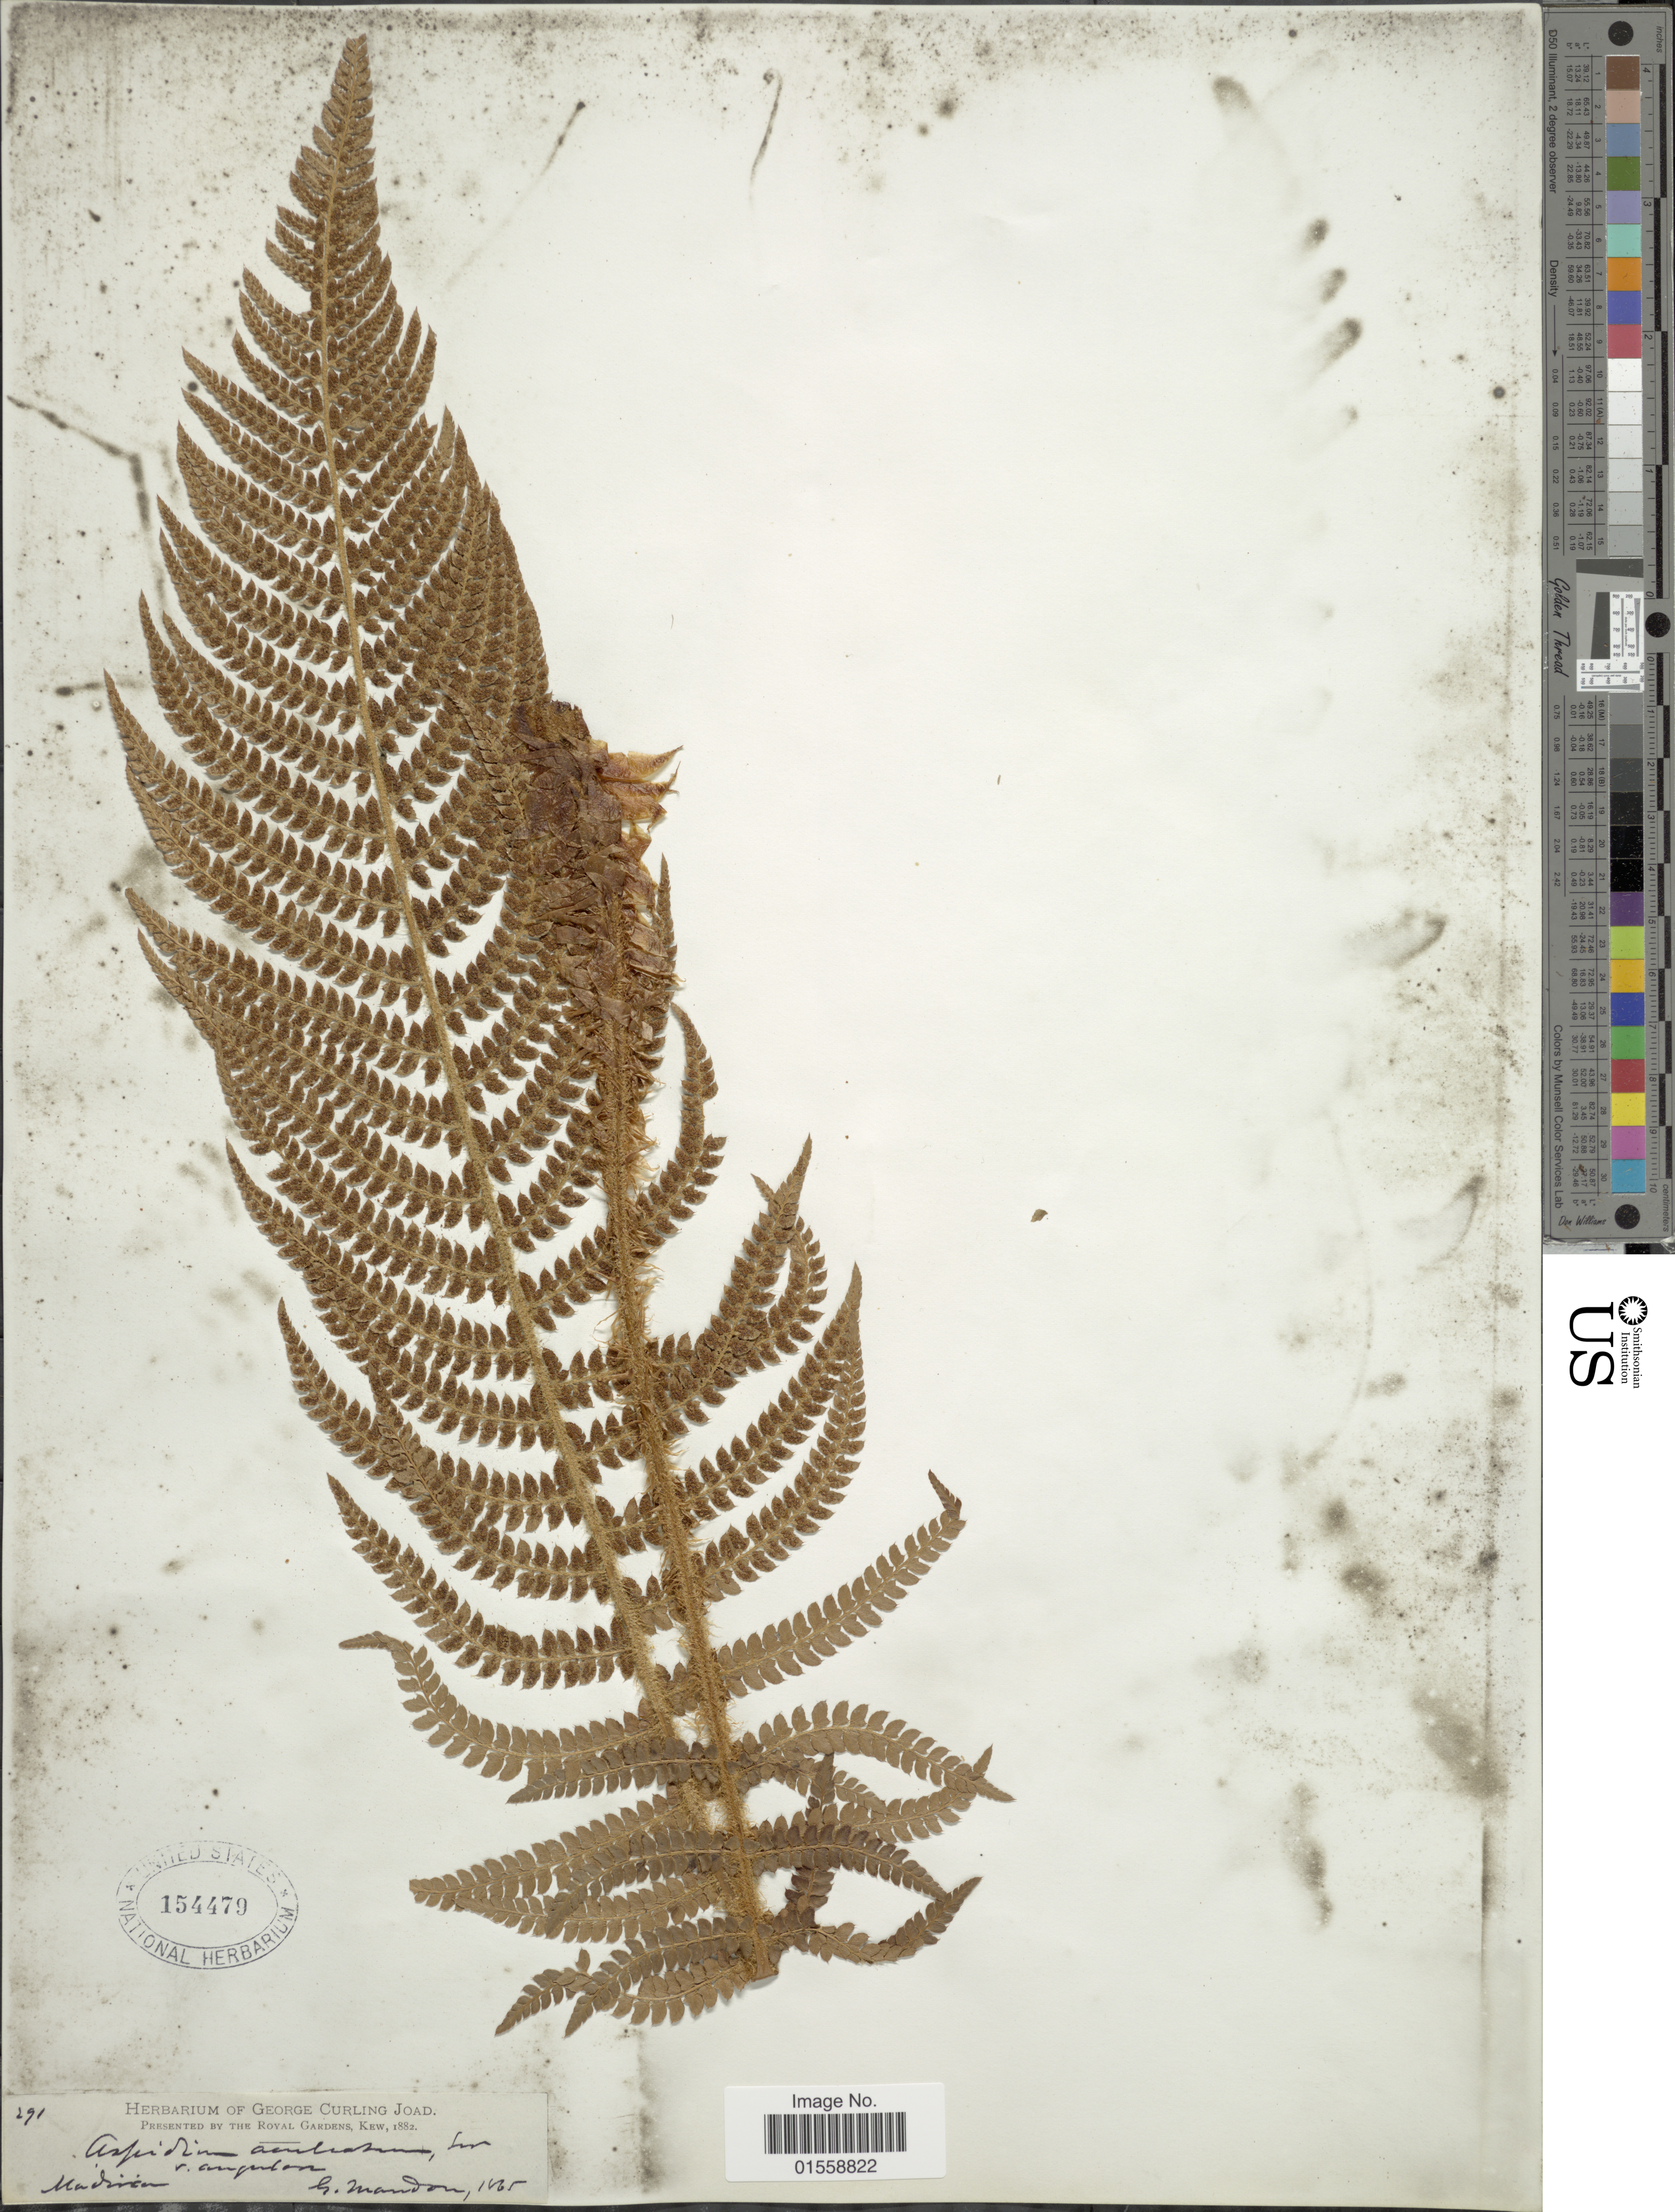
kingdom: Plantae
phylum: Tracheophyta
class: Polypodiopsida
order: Polypodiales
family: Dryopteridaceae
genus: Polystichum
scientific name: Polystichum setiferum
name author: (Forssk.) Moore ex Woynar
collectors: G. Mandon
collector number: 291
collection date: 1882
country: Portugal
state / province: Madeira (Aut. Reg.)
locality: Madirien [interpreted]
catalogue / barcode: US 154479